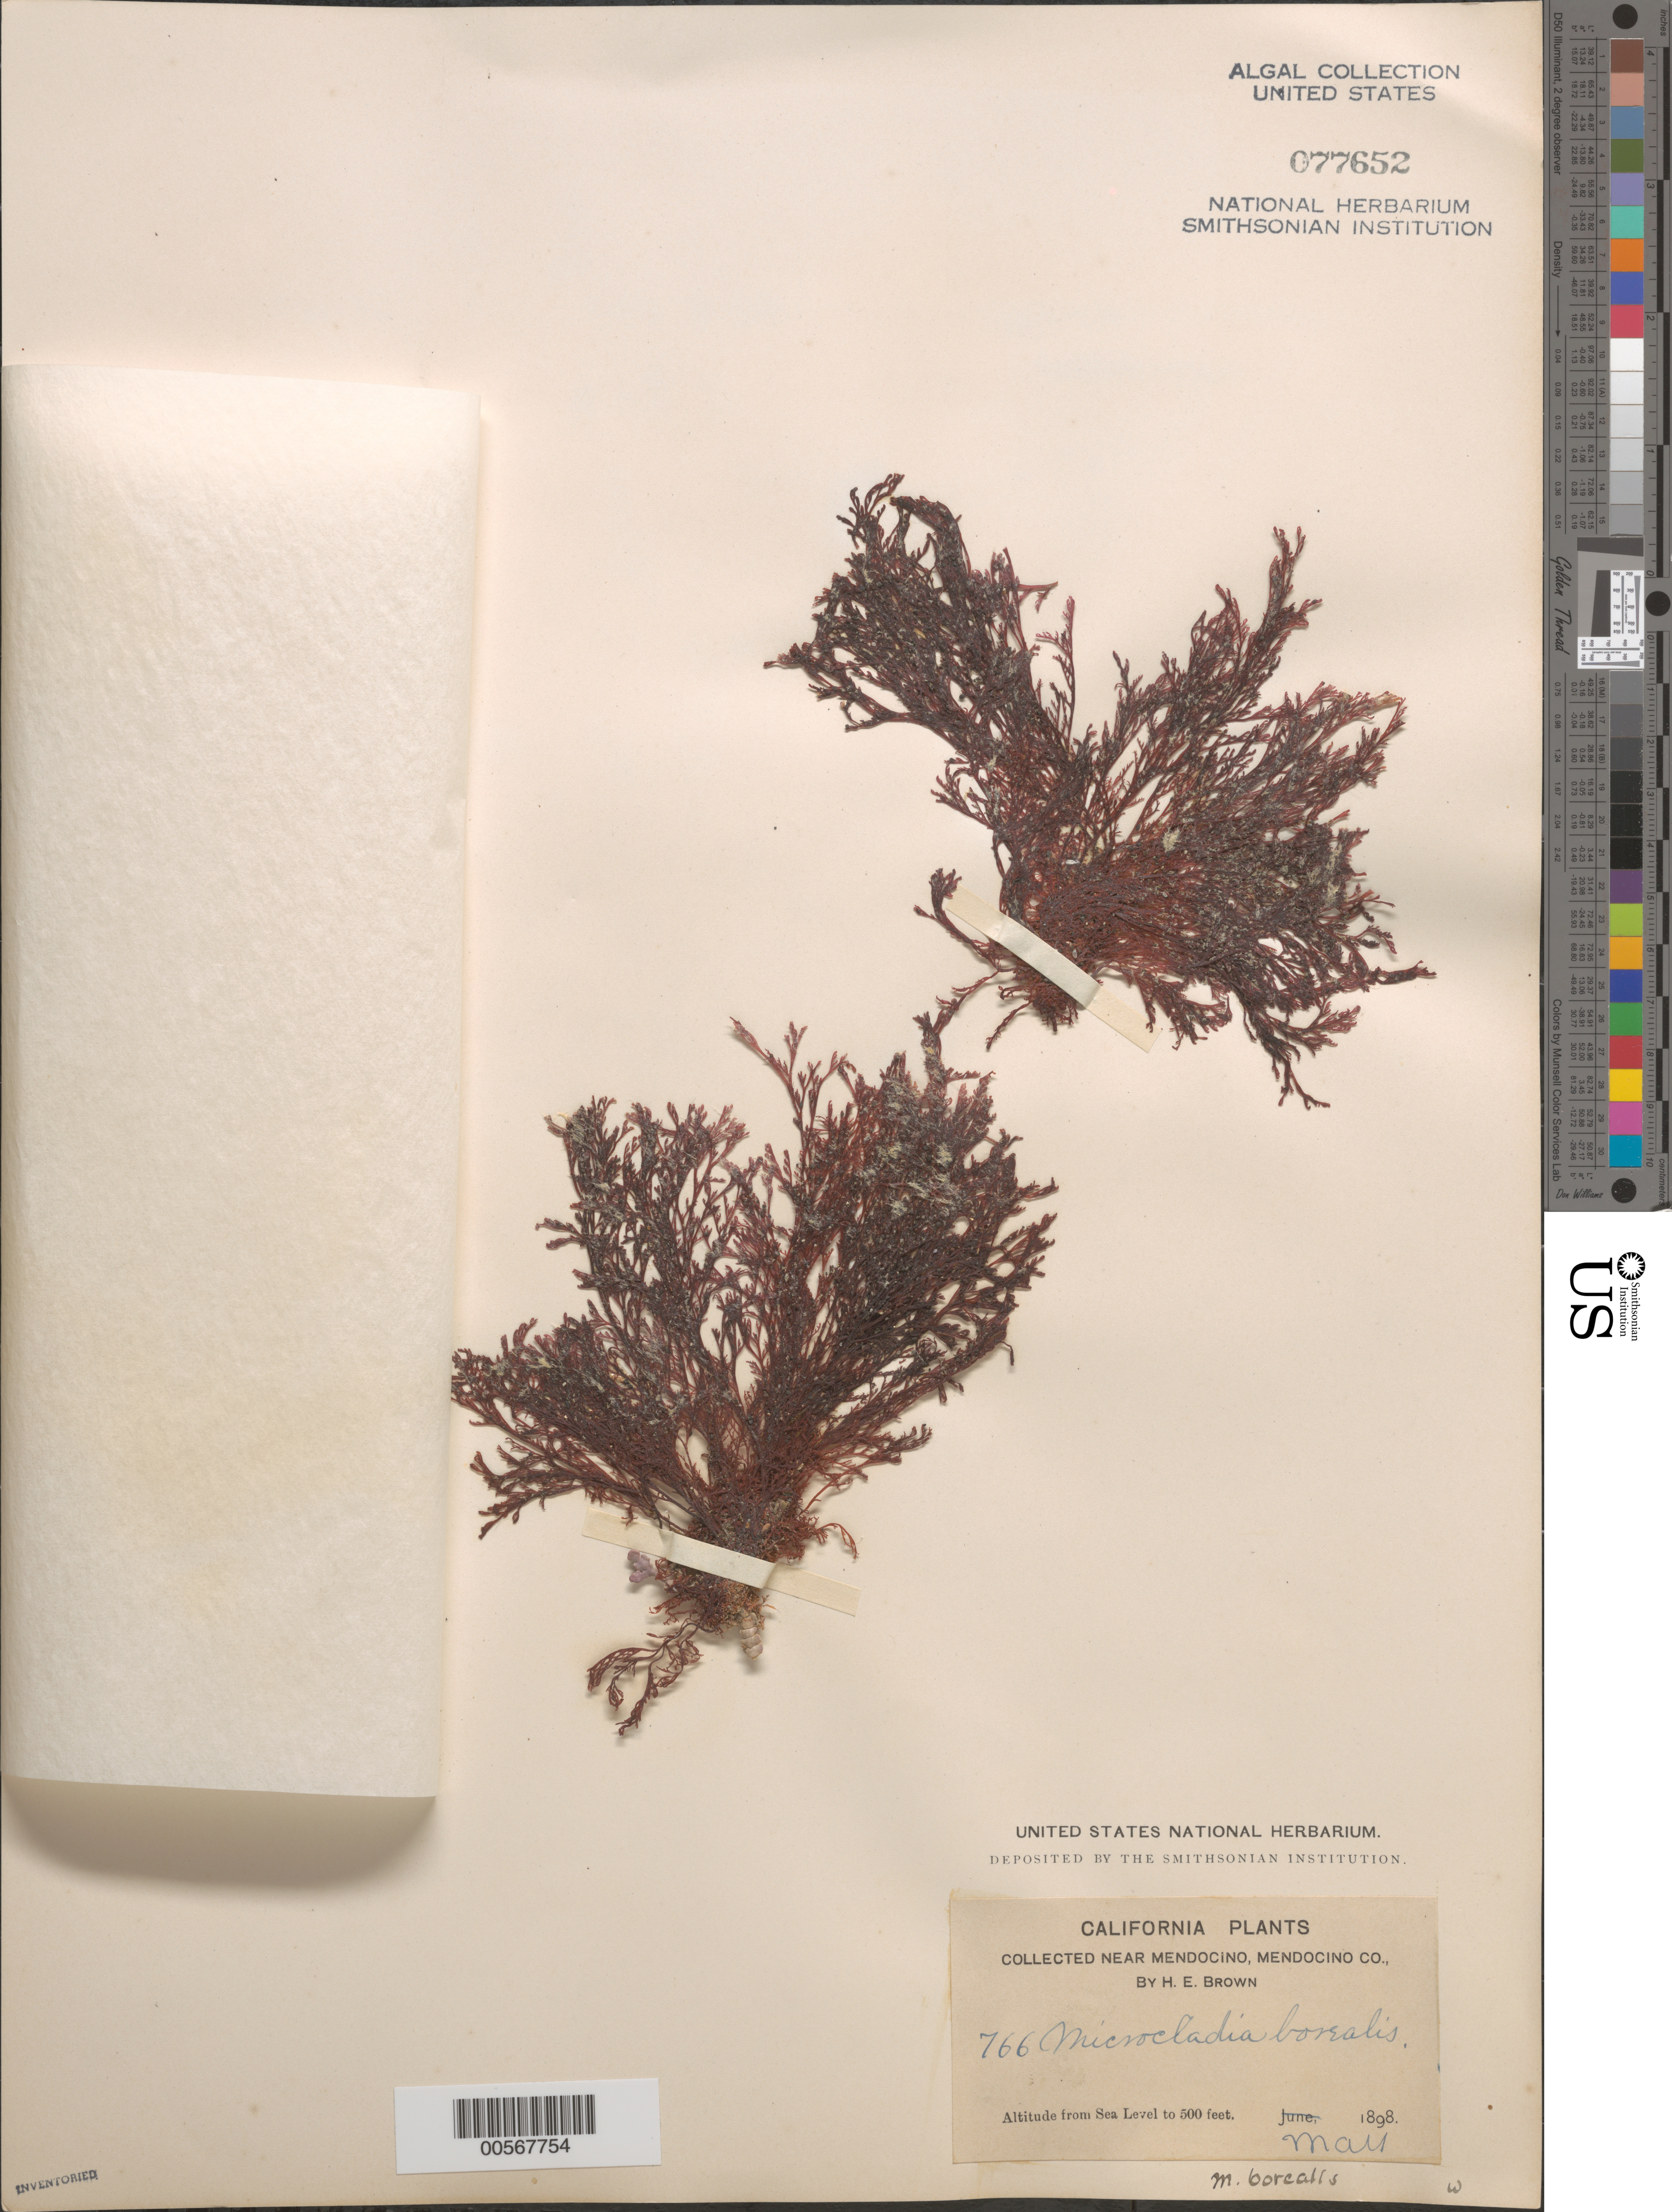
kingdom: Plantae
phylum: Rhodophyta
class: Florideophyceae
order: Ceramiales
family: Ceramiaceae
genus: Microcladia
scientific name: Microcladia borealis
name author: Rupr.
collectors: H. E. Brown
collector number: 766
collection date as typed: May 1898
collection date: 1898-05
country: United States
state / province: California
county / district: Mendocino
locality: Near Mendocino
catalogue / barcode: US 77652